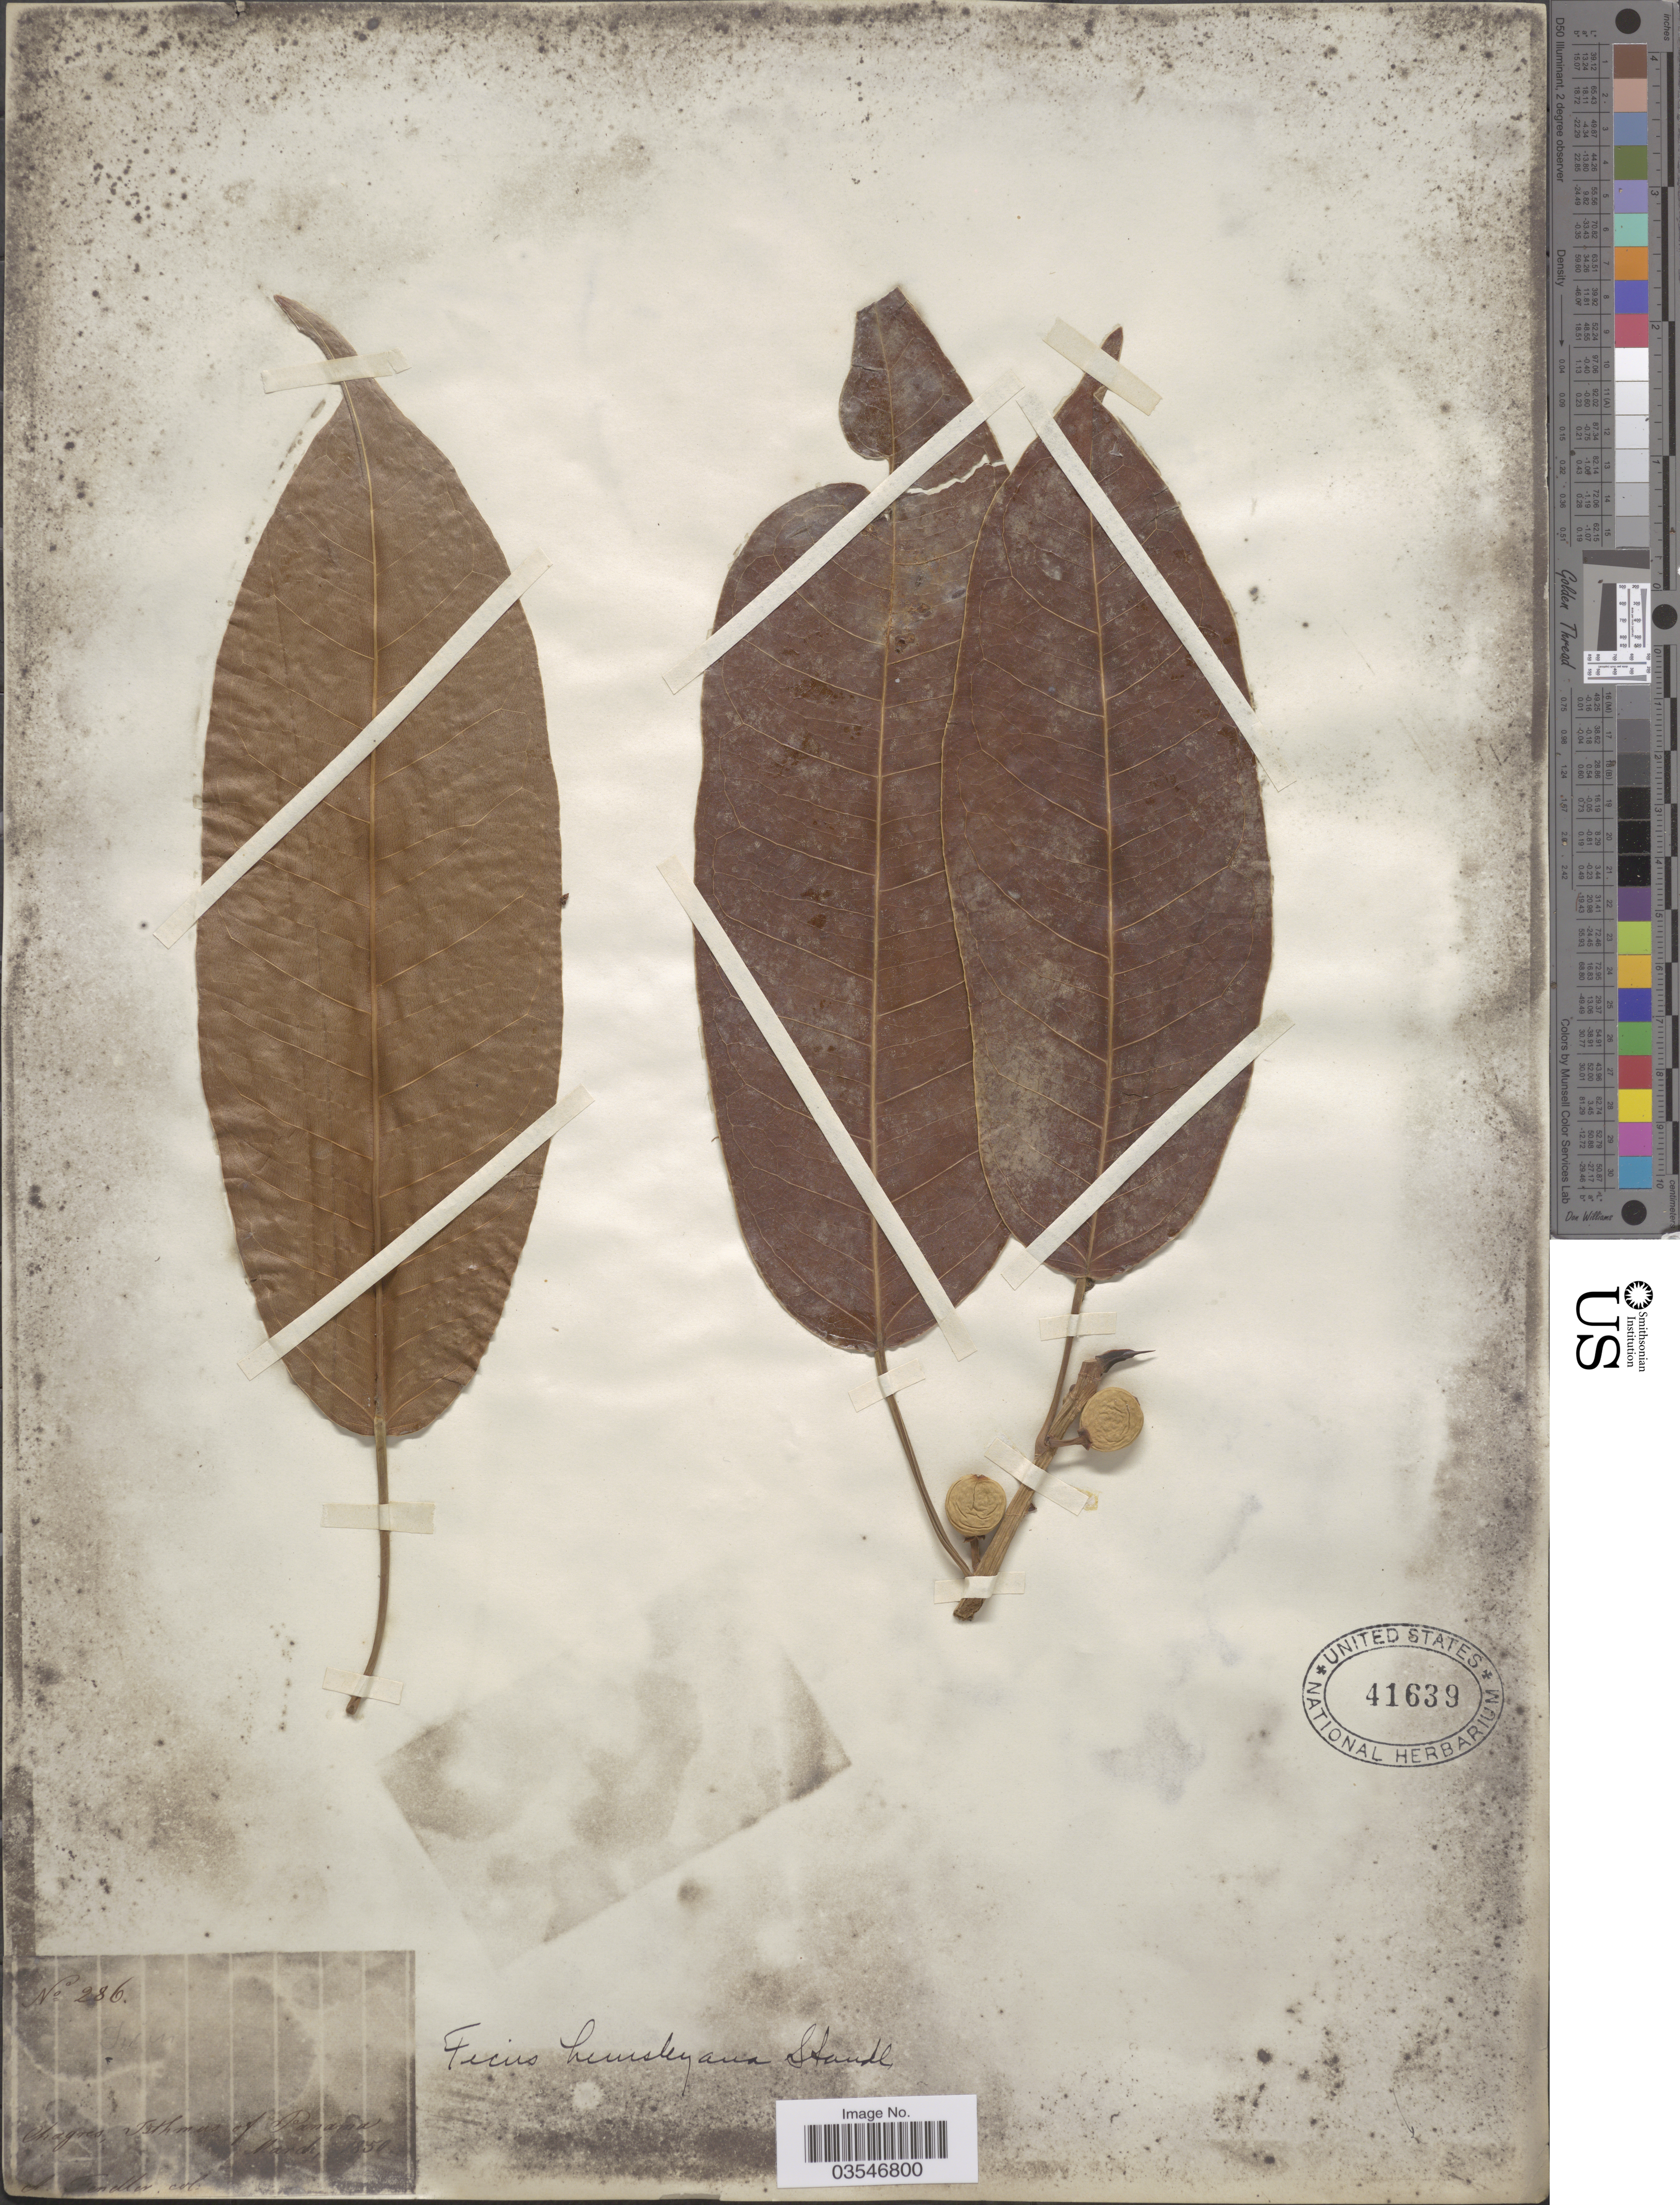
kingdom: Plantae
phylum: Tracheophyta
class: Magnoliopsida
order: Rosales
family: Moraceae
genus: Ficus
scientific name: Ficus hemsleyana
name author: King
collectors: A. Fendler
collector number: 286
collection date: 1850-03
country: Panama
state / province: Panamá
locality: Chagres, Isthmus of Panama.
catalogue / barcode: US 41639